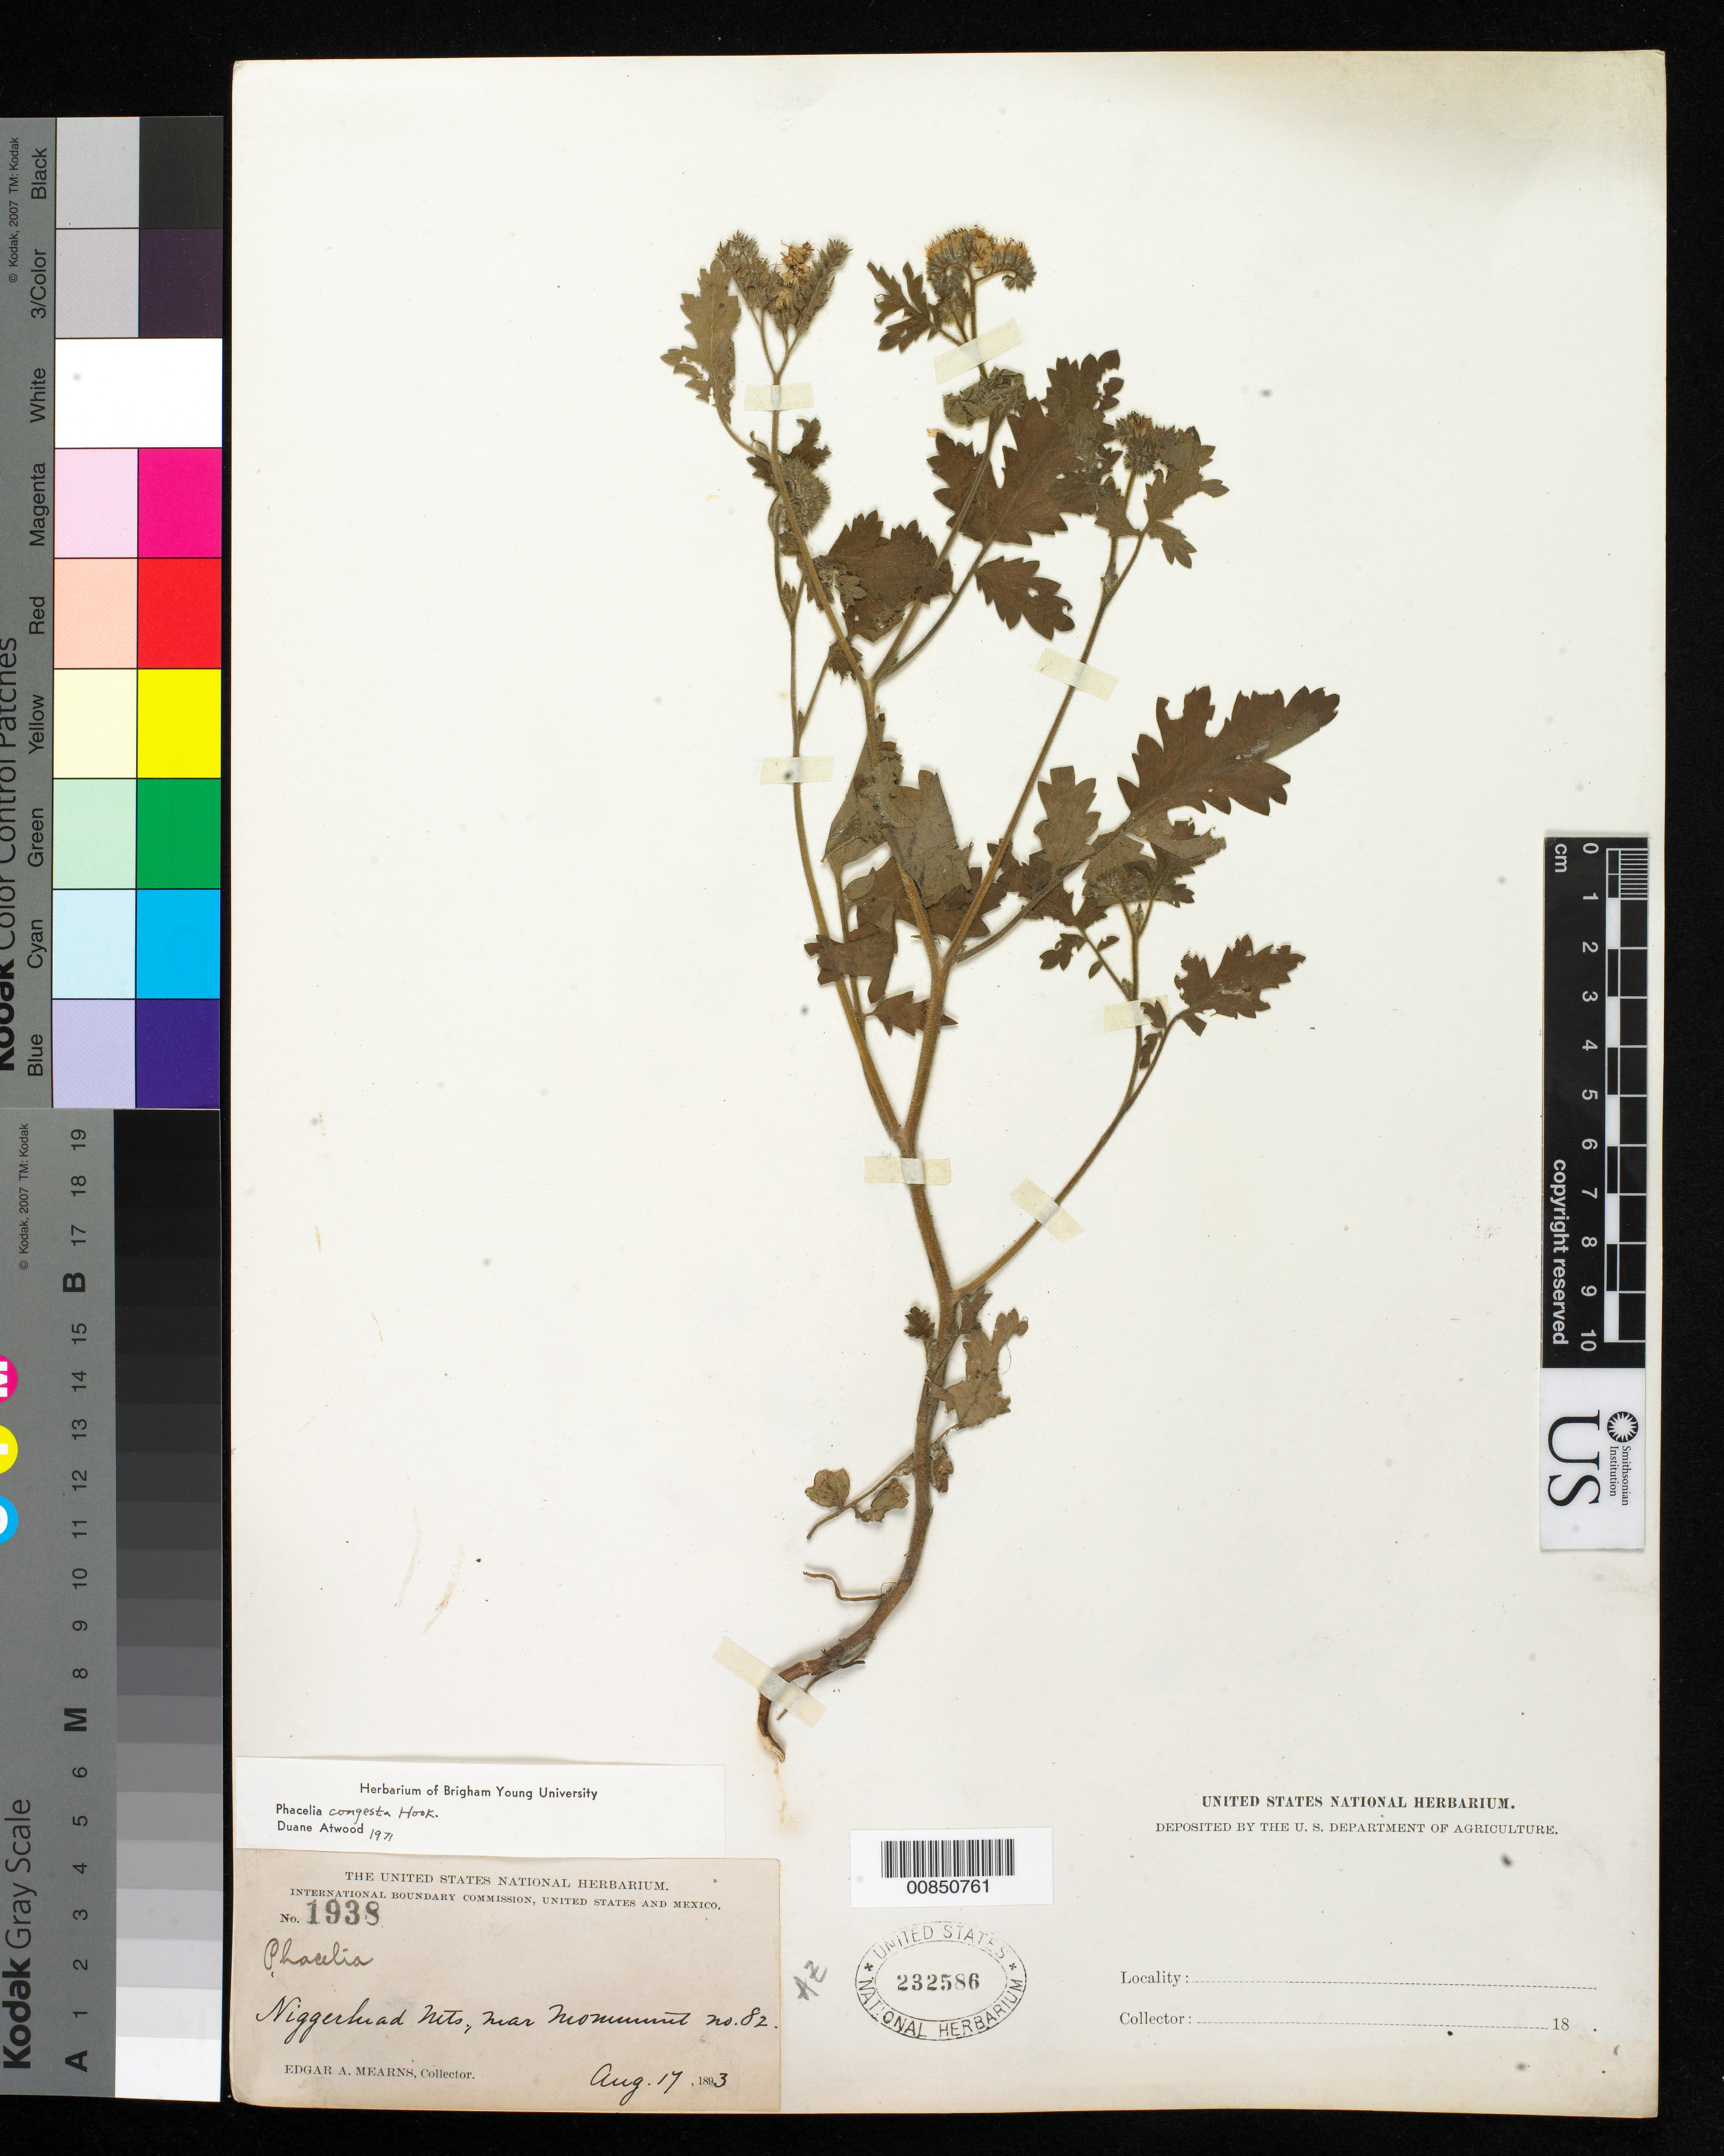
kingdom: Plantae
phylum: Tracheophyta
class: Magnoliopsida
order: Boraginales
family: Hydrophyllaceae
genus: Phacelia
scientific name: Phacelia congesta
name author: Hook.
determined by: Atwood, D.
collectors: E. A. Mearns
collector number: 1938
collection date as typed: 17 Aug 1893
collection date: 1893-08-17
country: United States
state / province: Arizona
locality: Niggerhead Mts., near monument no. 82.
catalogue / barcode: US 232586